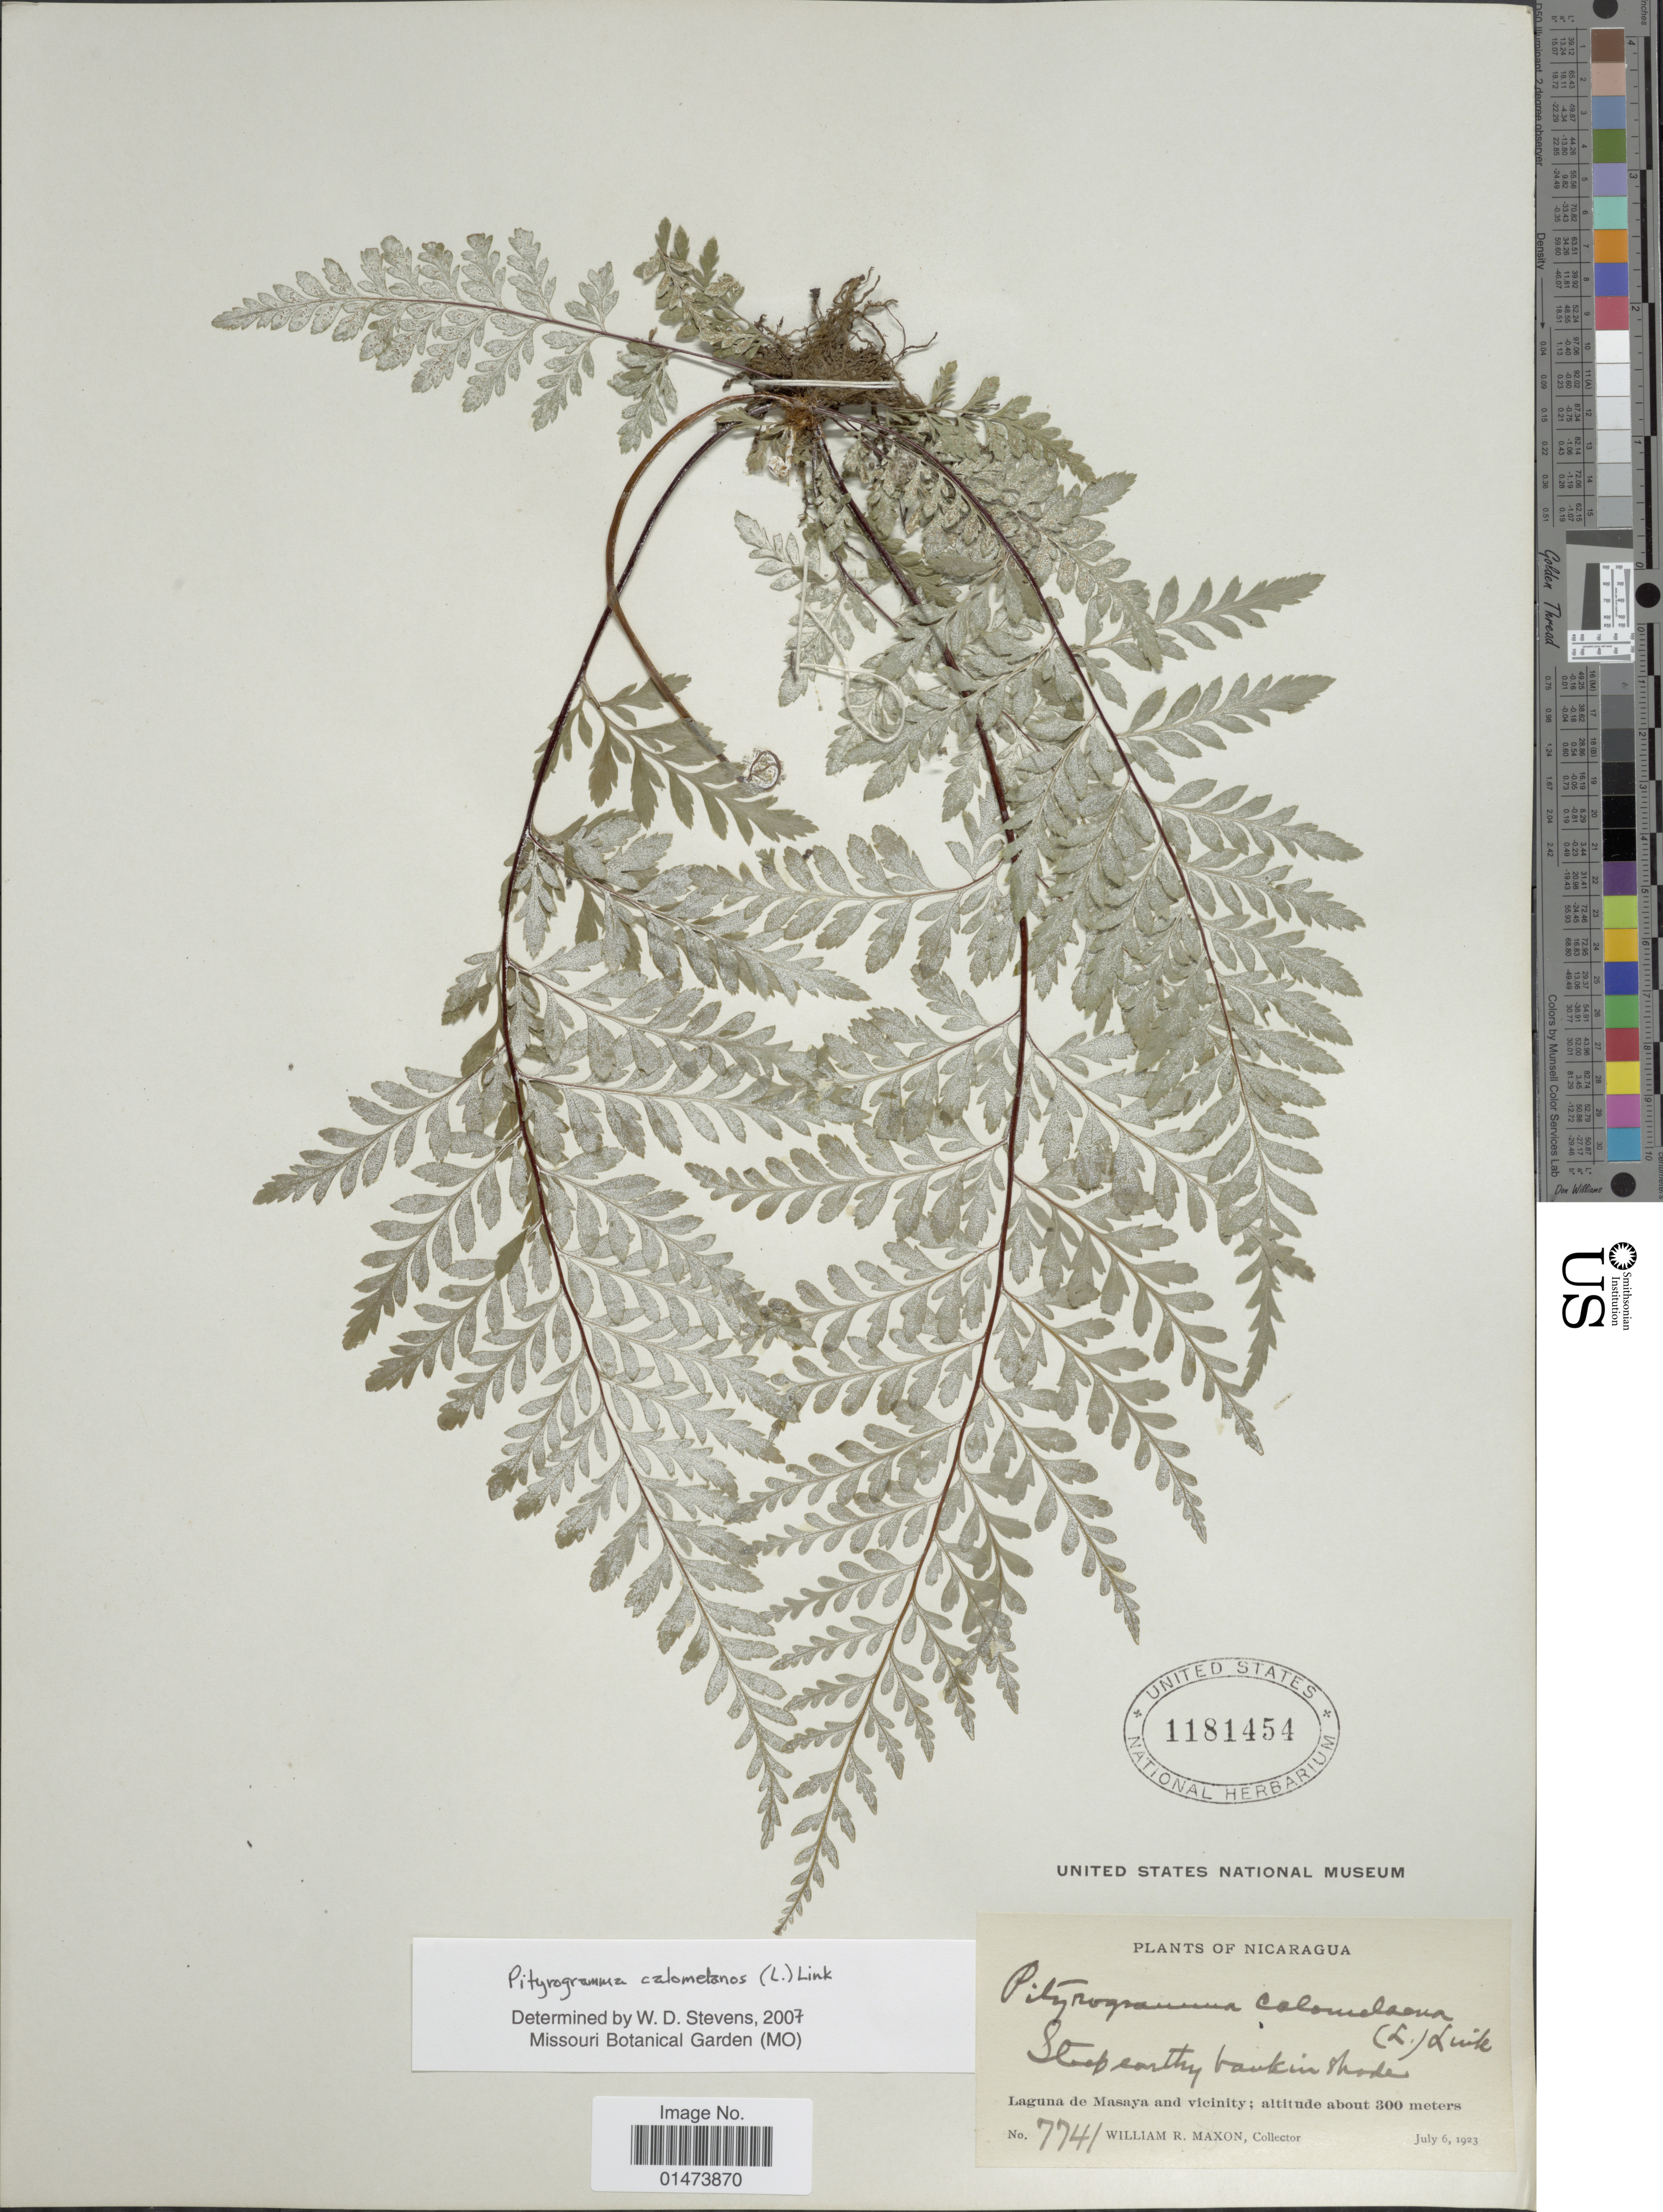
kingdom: Plantae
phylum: Tracheophyta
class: Polypodiopsida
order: Polypodiales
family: Pteridaceae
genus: Pityrogramma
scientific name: Pityrogramma calomelanos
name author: (L.) Link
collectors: W. R. Maxon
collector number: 7741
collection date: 1923-07-06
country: Nicaragua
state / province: Masaya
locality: Laguna de Masaya and vicinity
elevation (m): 300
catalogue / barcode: US 1181454